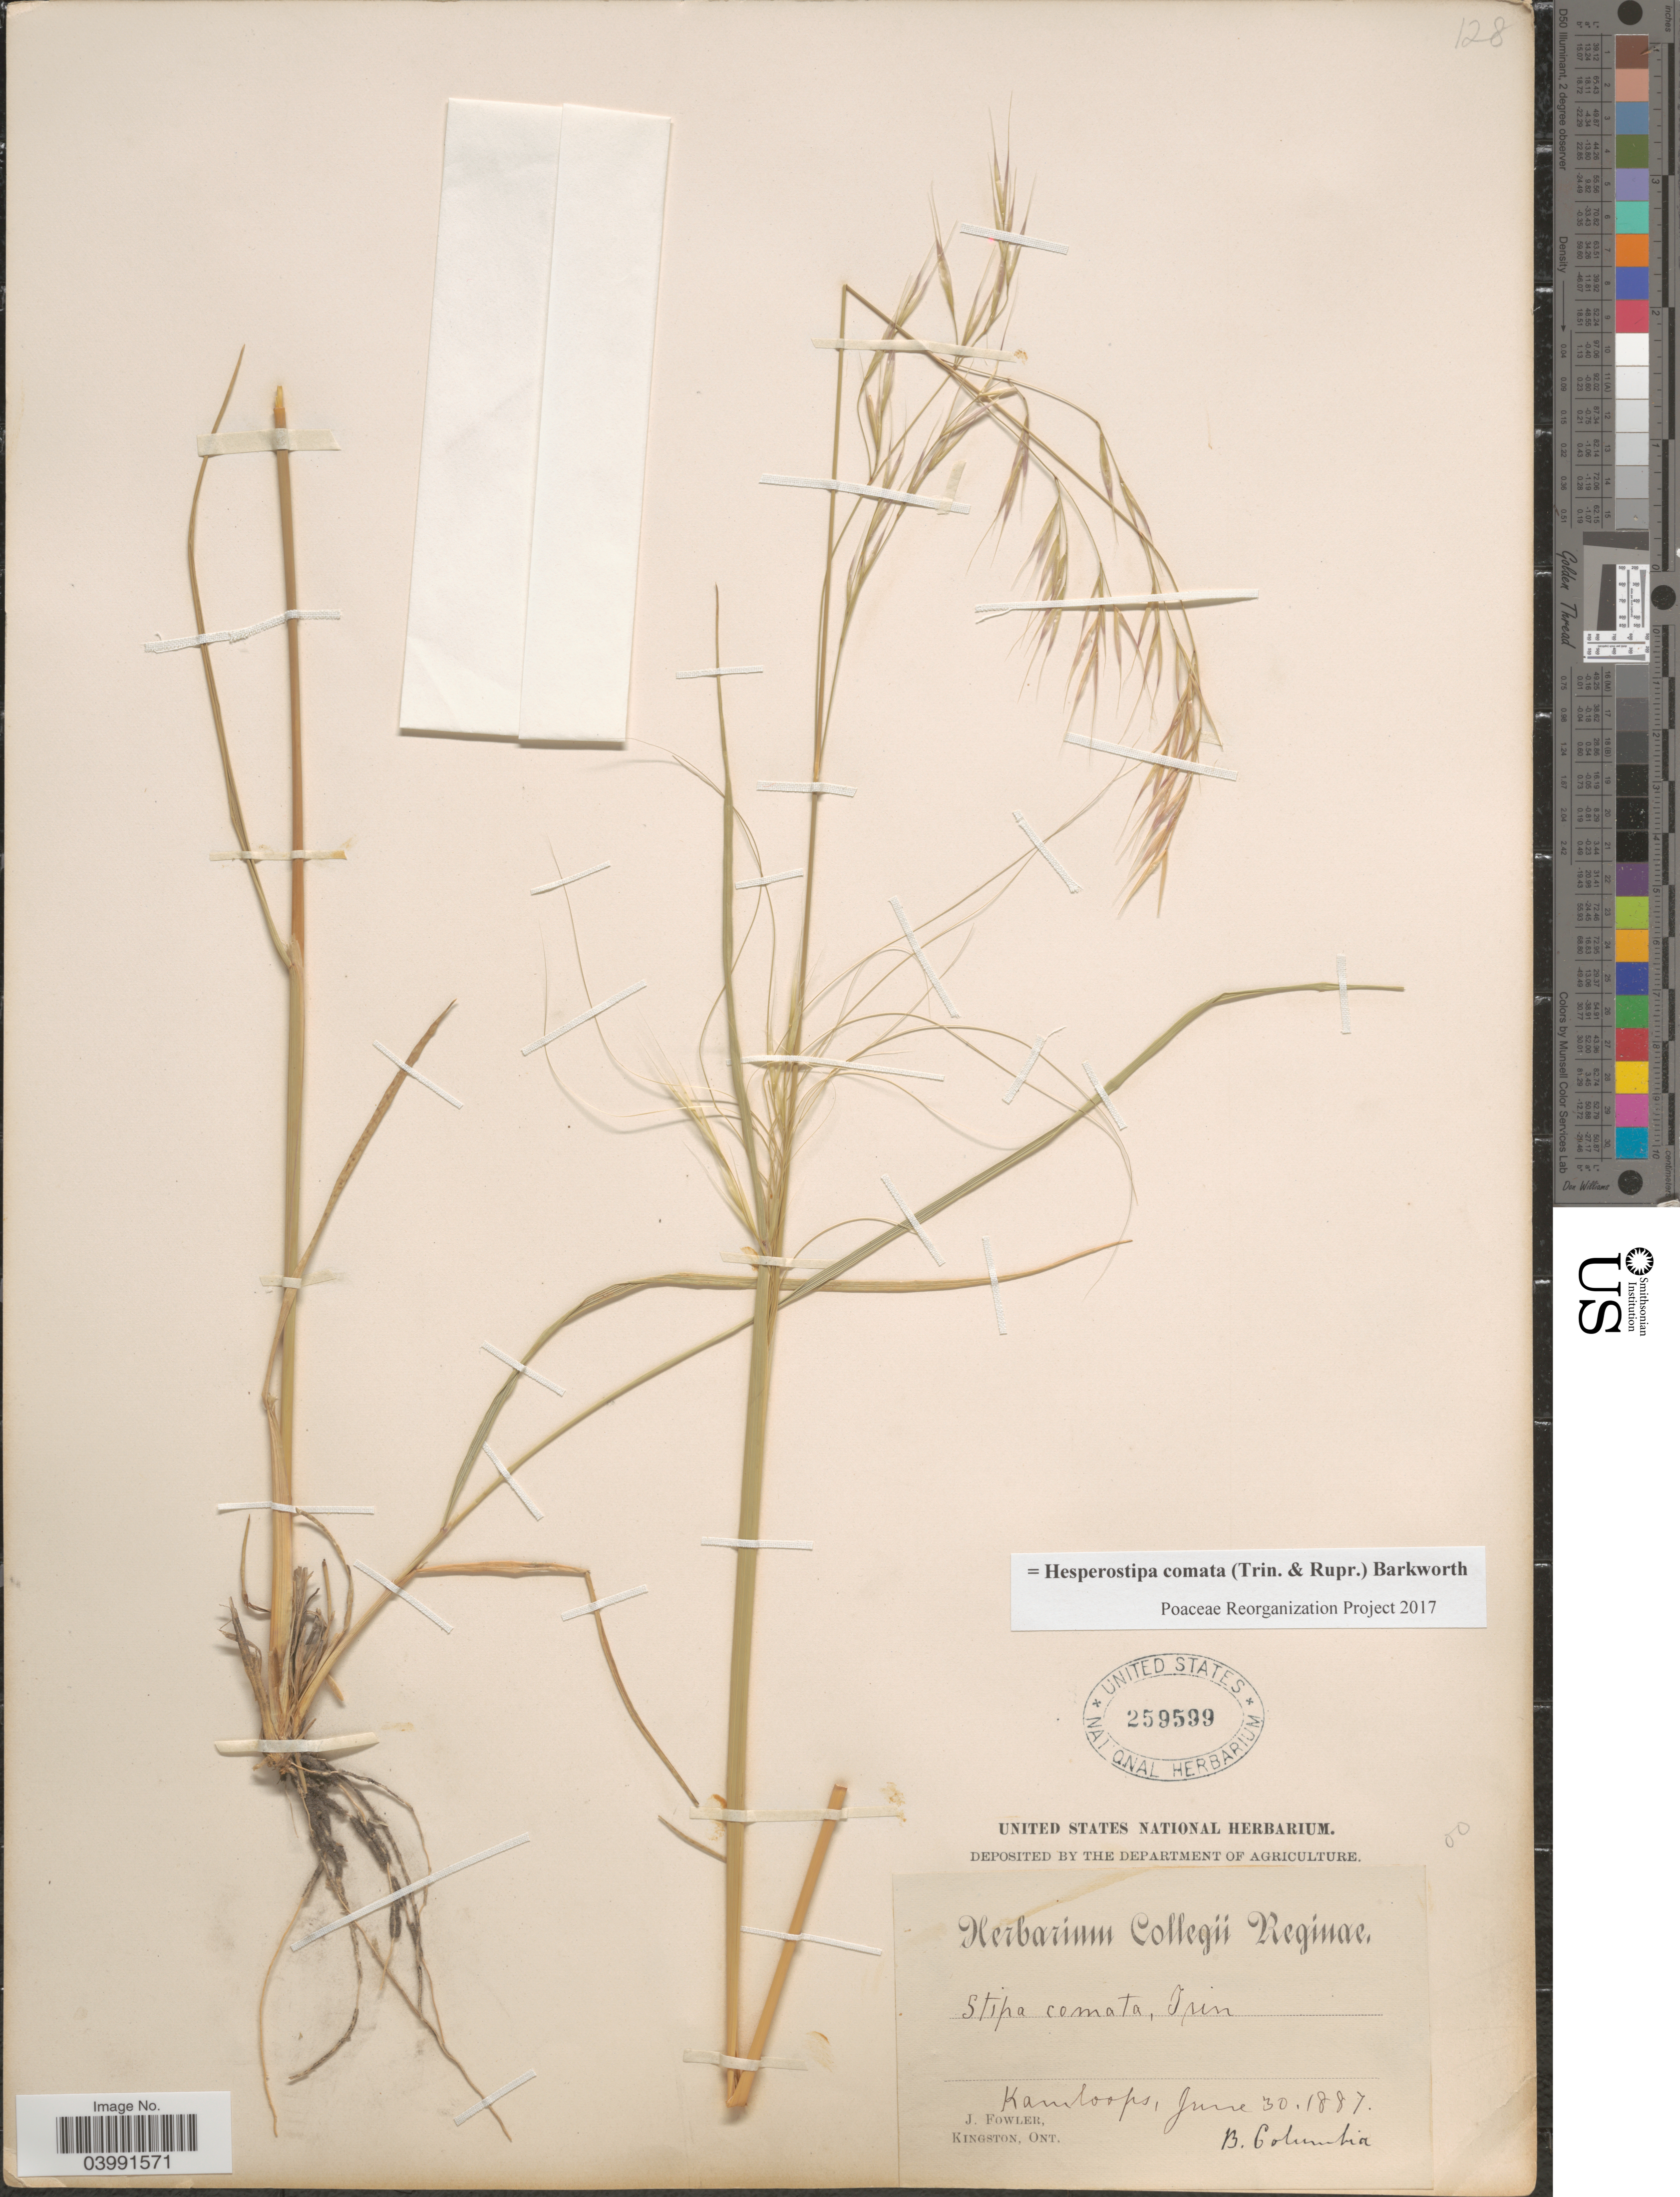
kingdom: Plantae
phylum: Tracheophyta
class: Liliopsida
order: Poales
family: Poaceae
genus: Hesperostipa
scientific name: Hesperostipa comata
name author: (Trin. & Rupr.) Barkworth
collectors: J. Fowler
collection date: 1887-06-30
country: Canada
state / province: British Columbia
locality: Kamloops.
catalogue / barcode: US 259599